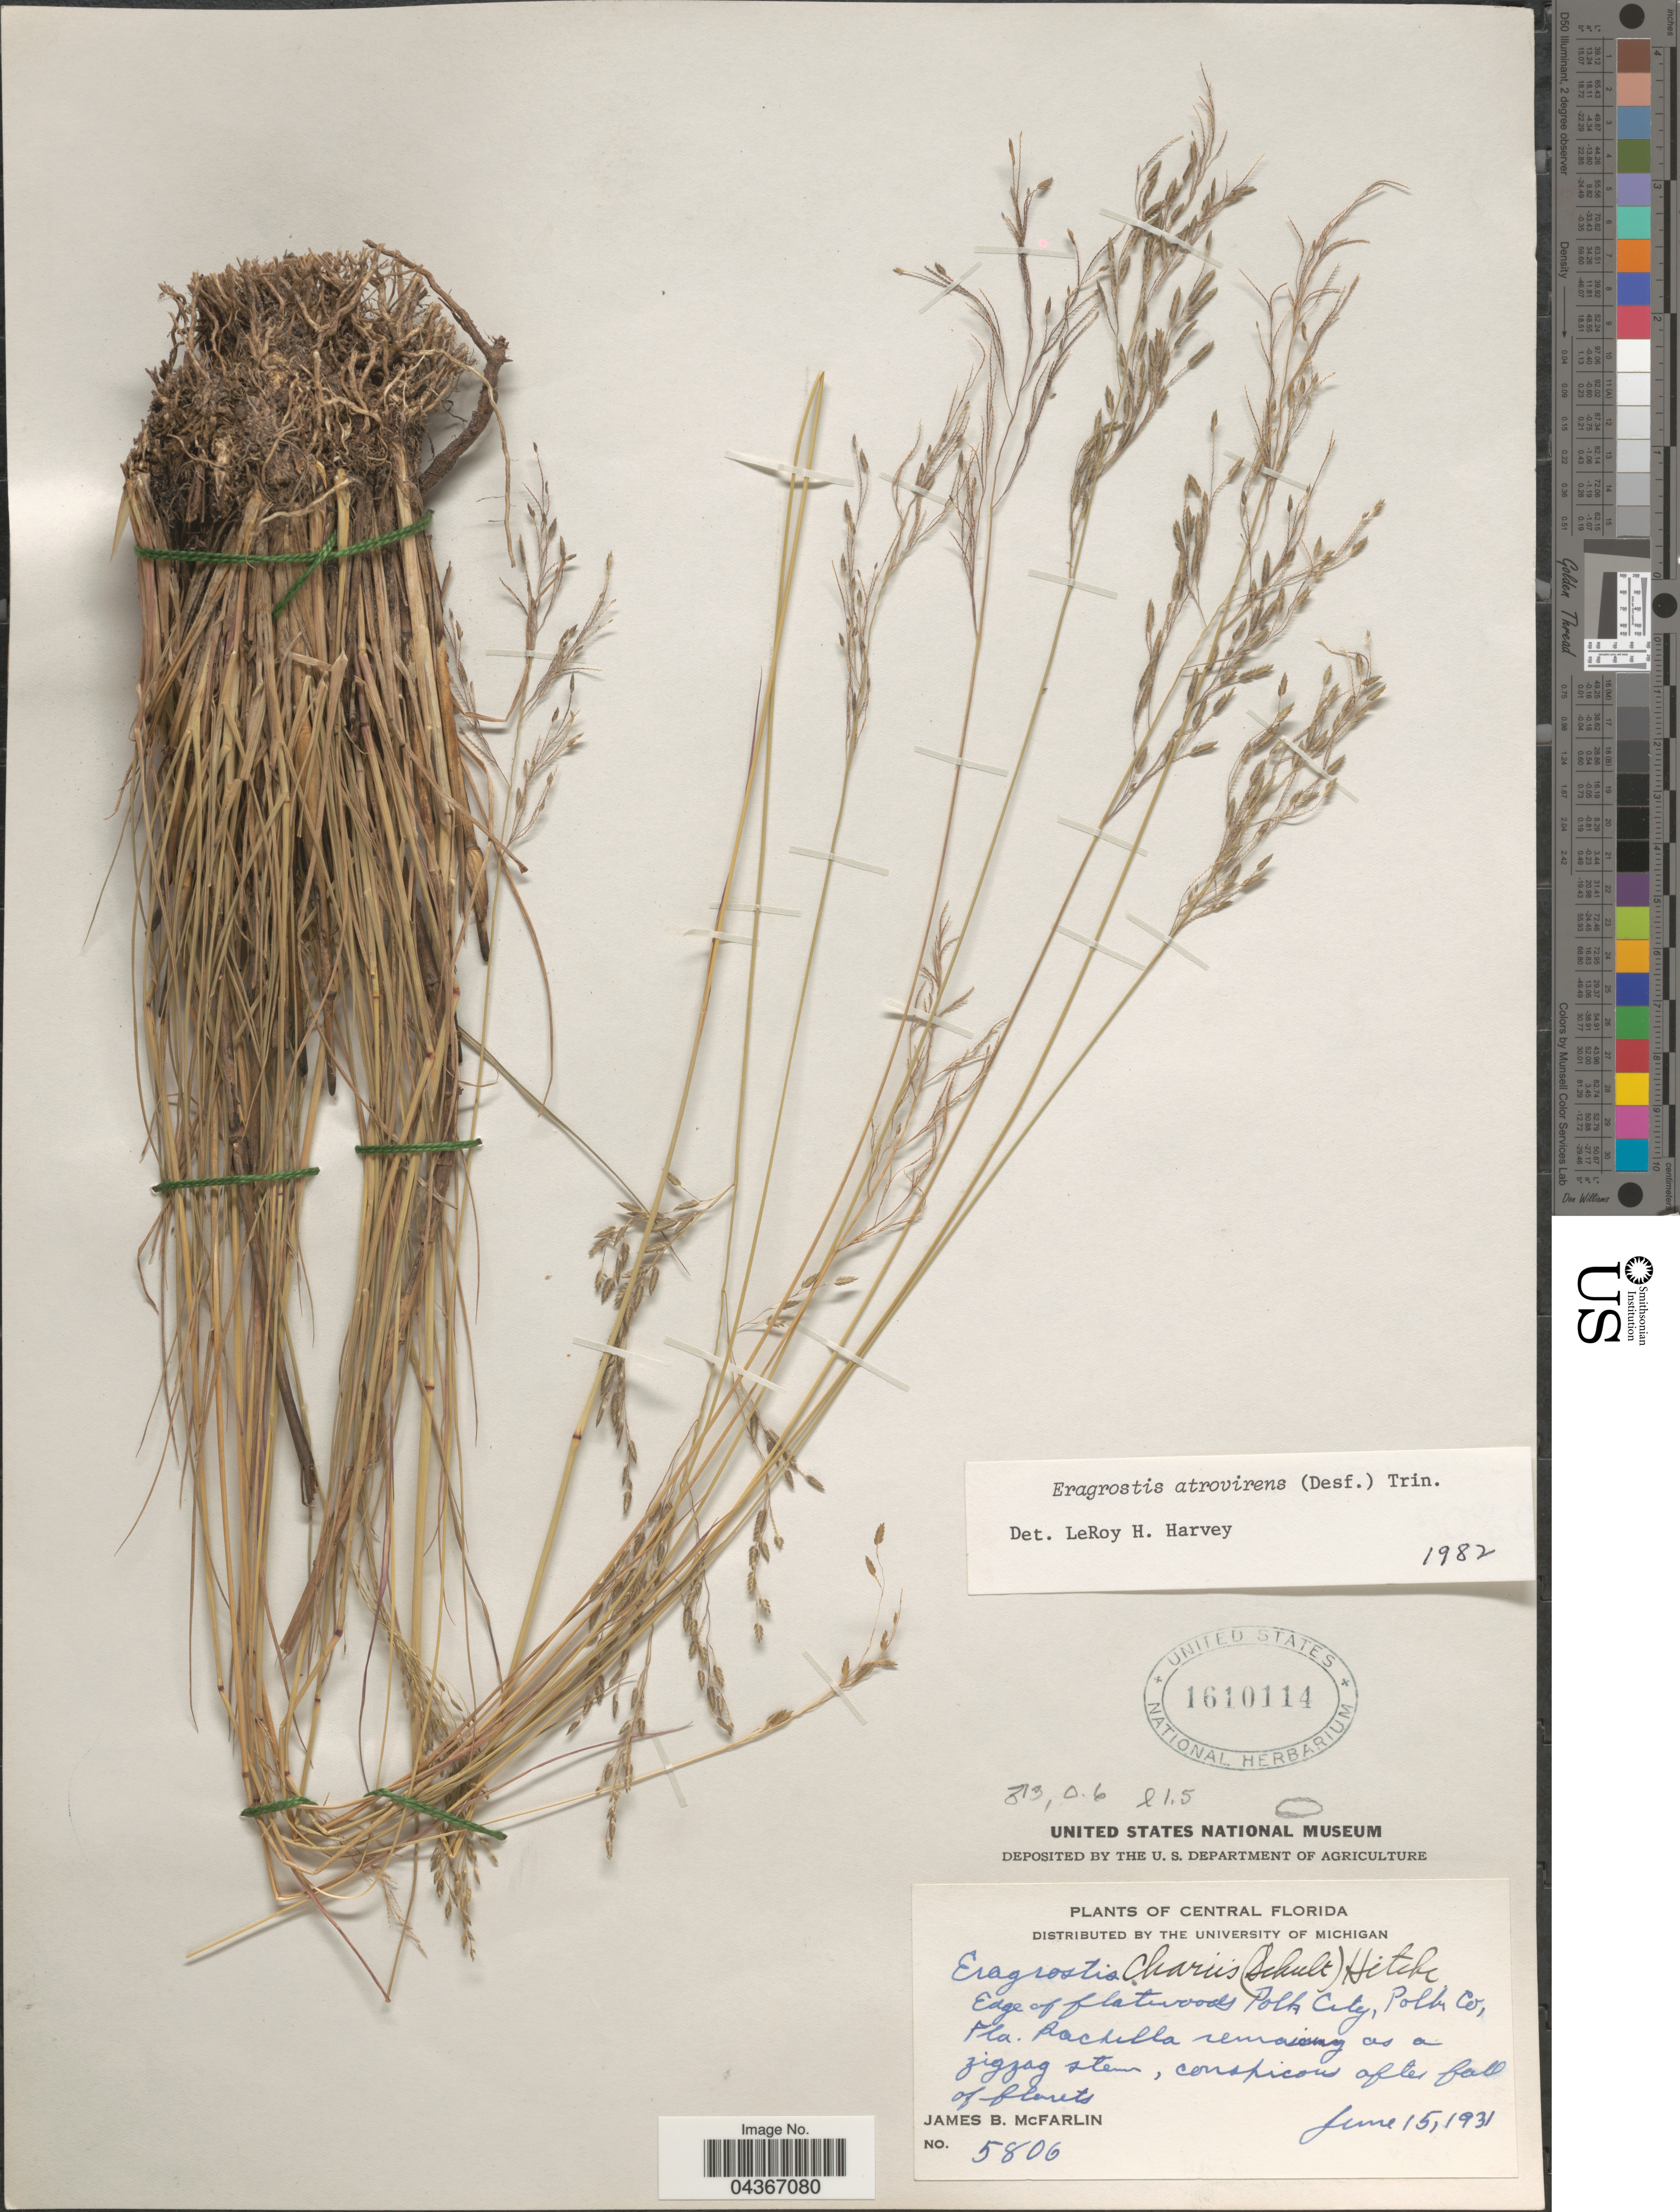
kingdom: Plantae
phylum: Tracheophyta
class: Liliopsida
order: Poales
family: Poaceae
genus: Eragrostis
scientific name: Eragrostis atrovirens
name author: Lange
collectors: J. McFarlin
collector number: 5806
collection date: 1931-06-15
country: United States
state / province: Florida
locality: Central Florida. Edge of flatwoods Polk City, Polk Co.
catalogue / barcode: US 1610114